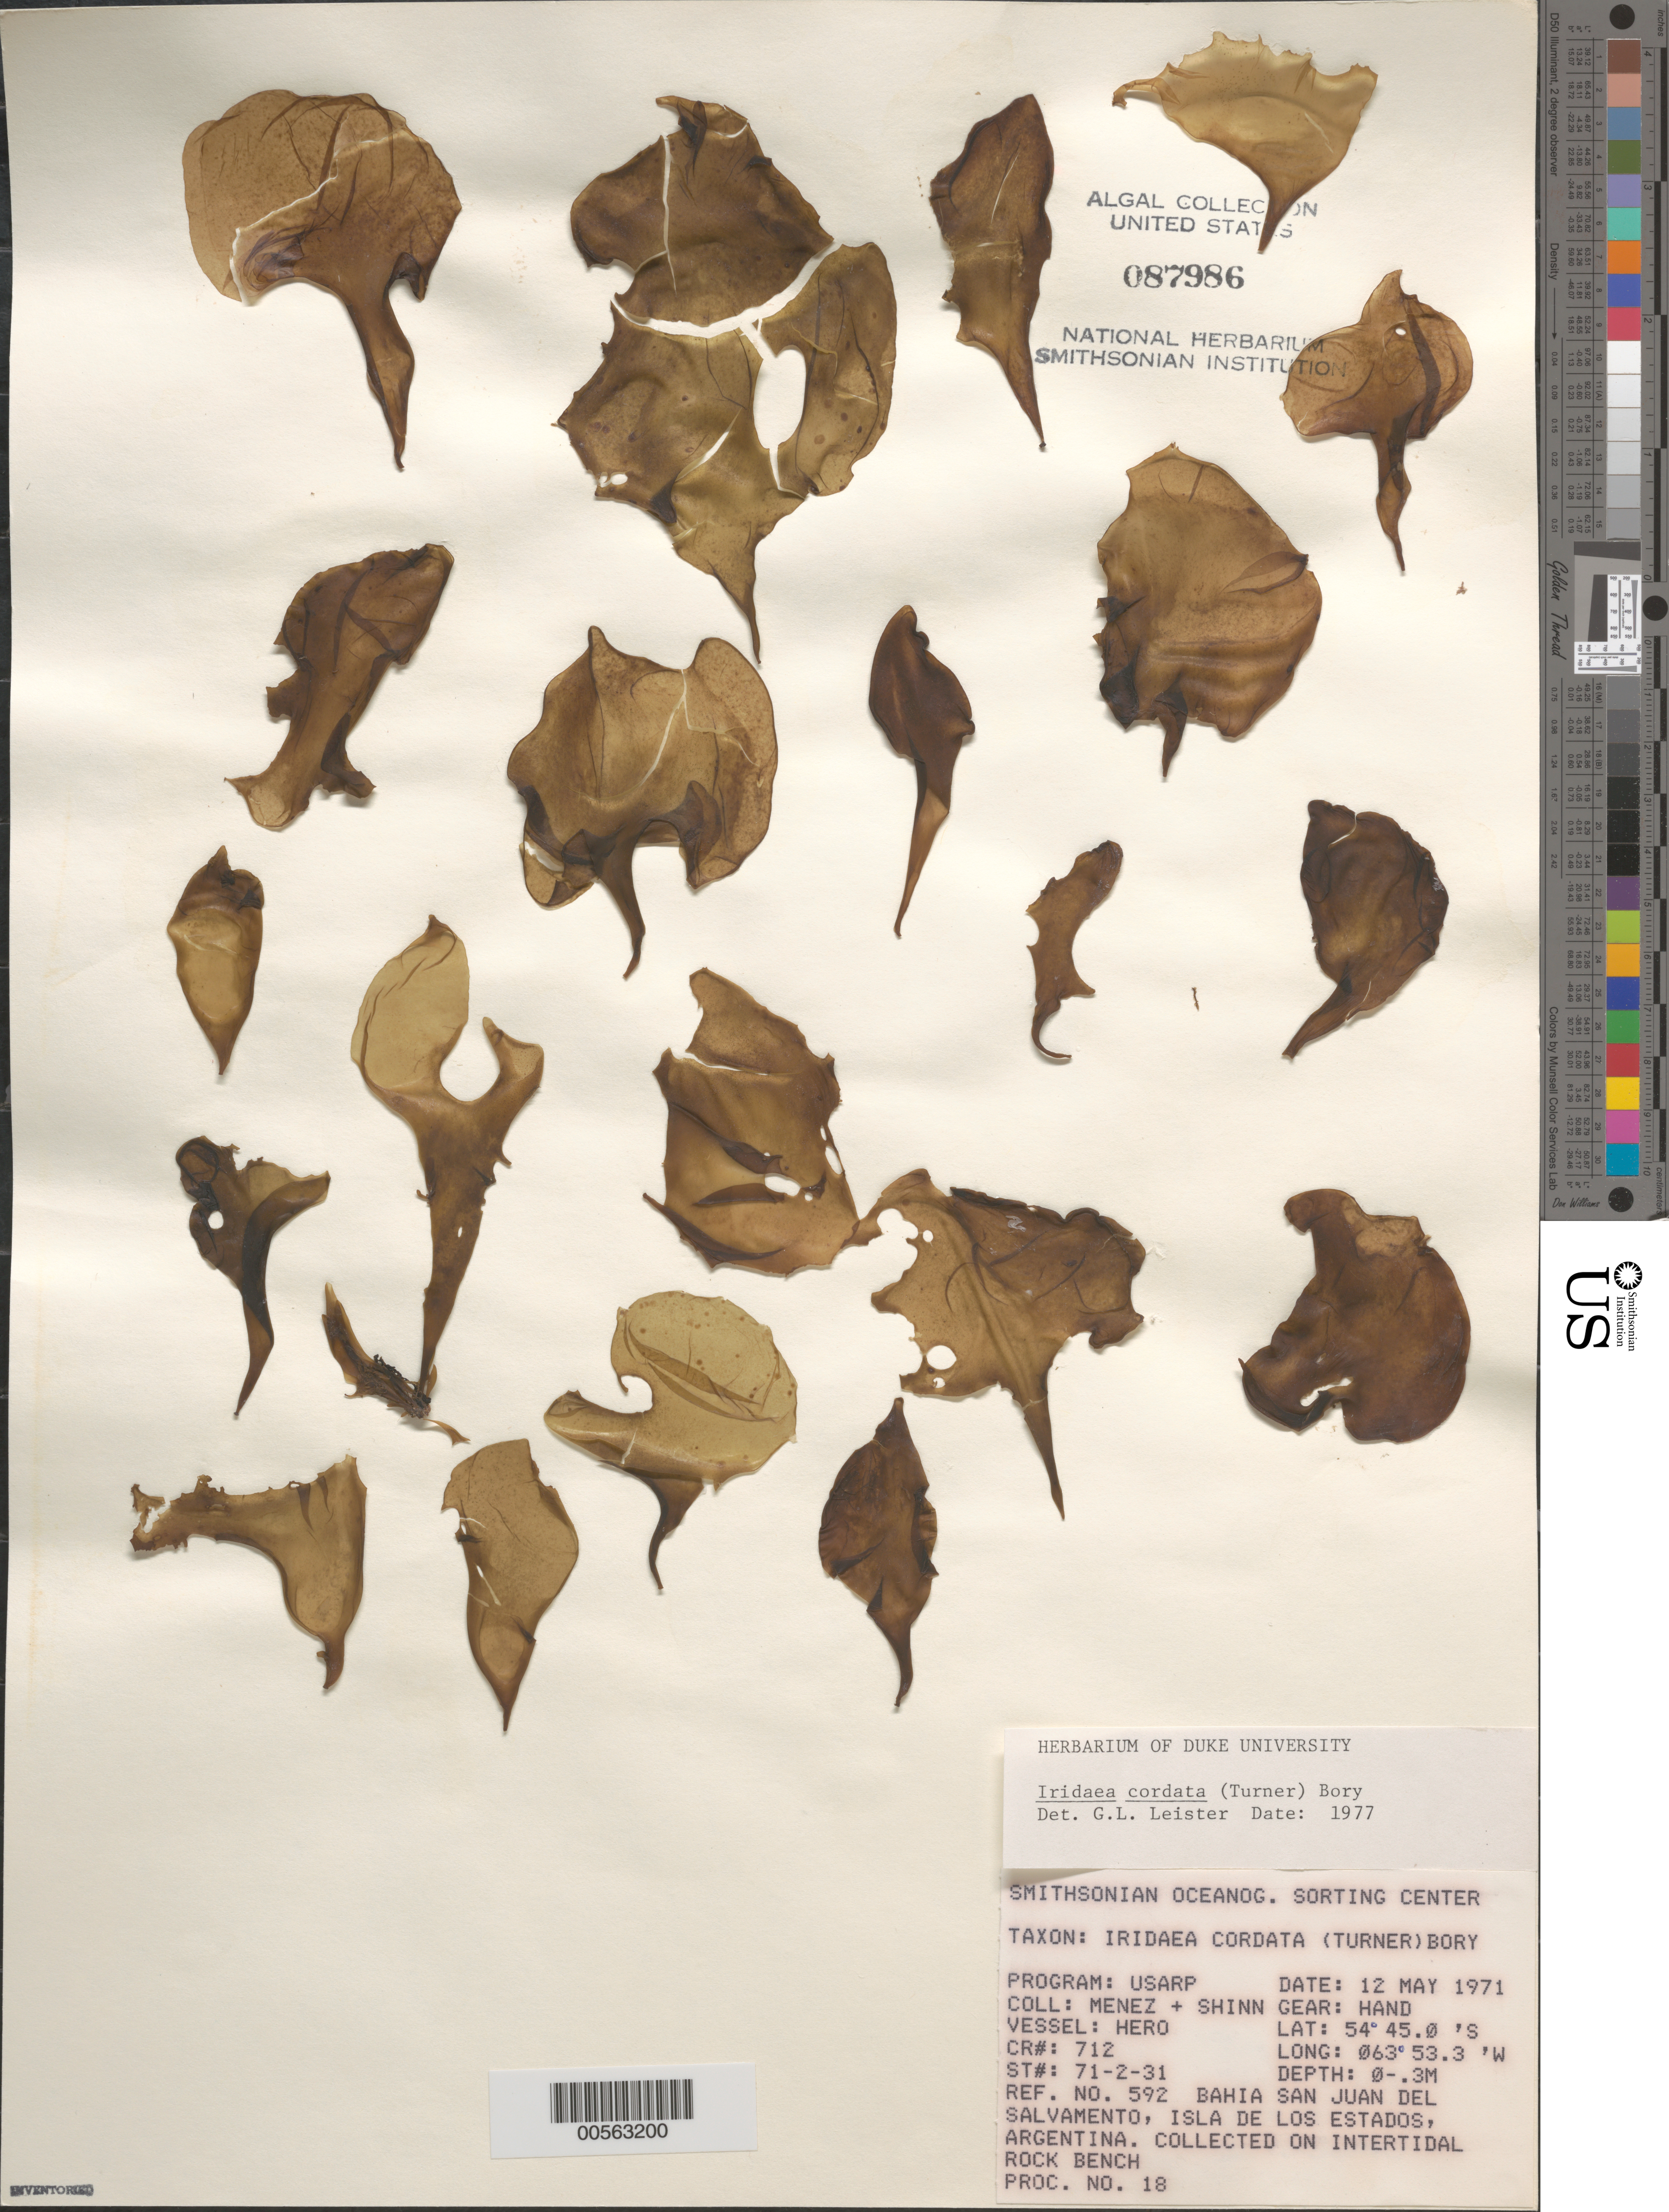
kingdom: Plantae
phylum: Rhodophyta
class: Florideophyceae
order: Gigartinales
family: Gigartinaceae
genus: Iridaea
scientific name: Iridaea cordata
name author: (Turner) Bory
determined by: Leister, G. L.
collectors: Meñez & -. Shinn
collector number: Station 71-2-31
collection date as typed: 12 May 1971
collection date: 1971-05-12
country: Argentina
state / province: Tierra del Fuego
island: Isla de los Estados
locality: Bahia San Juan del Salvamento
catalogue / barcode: US 87986